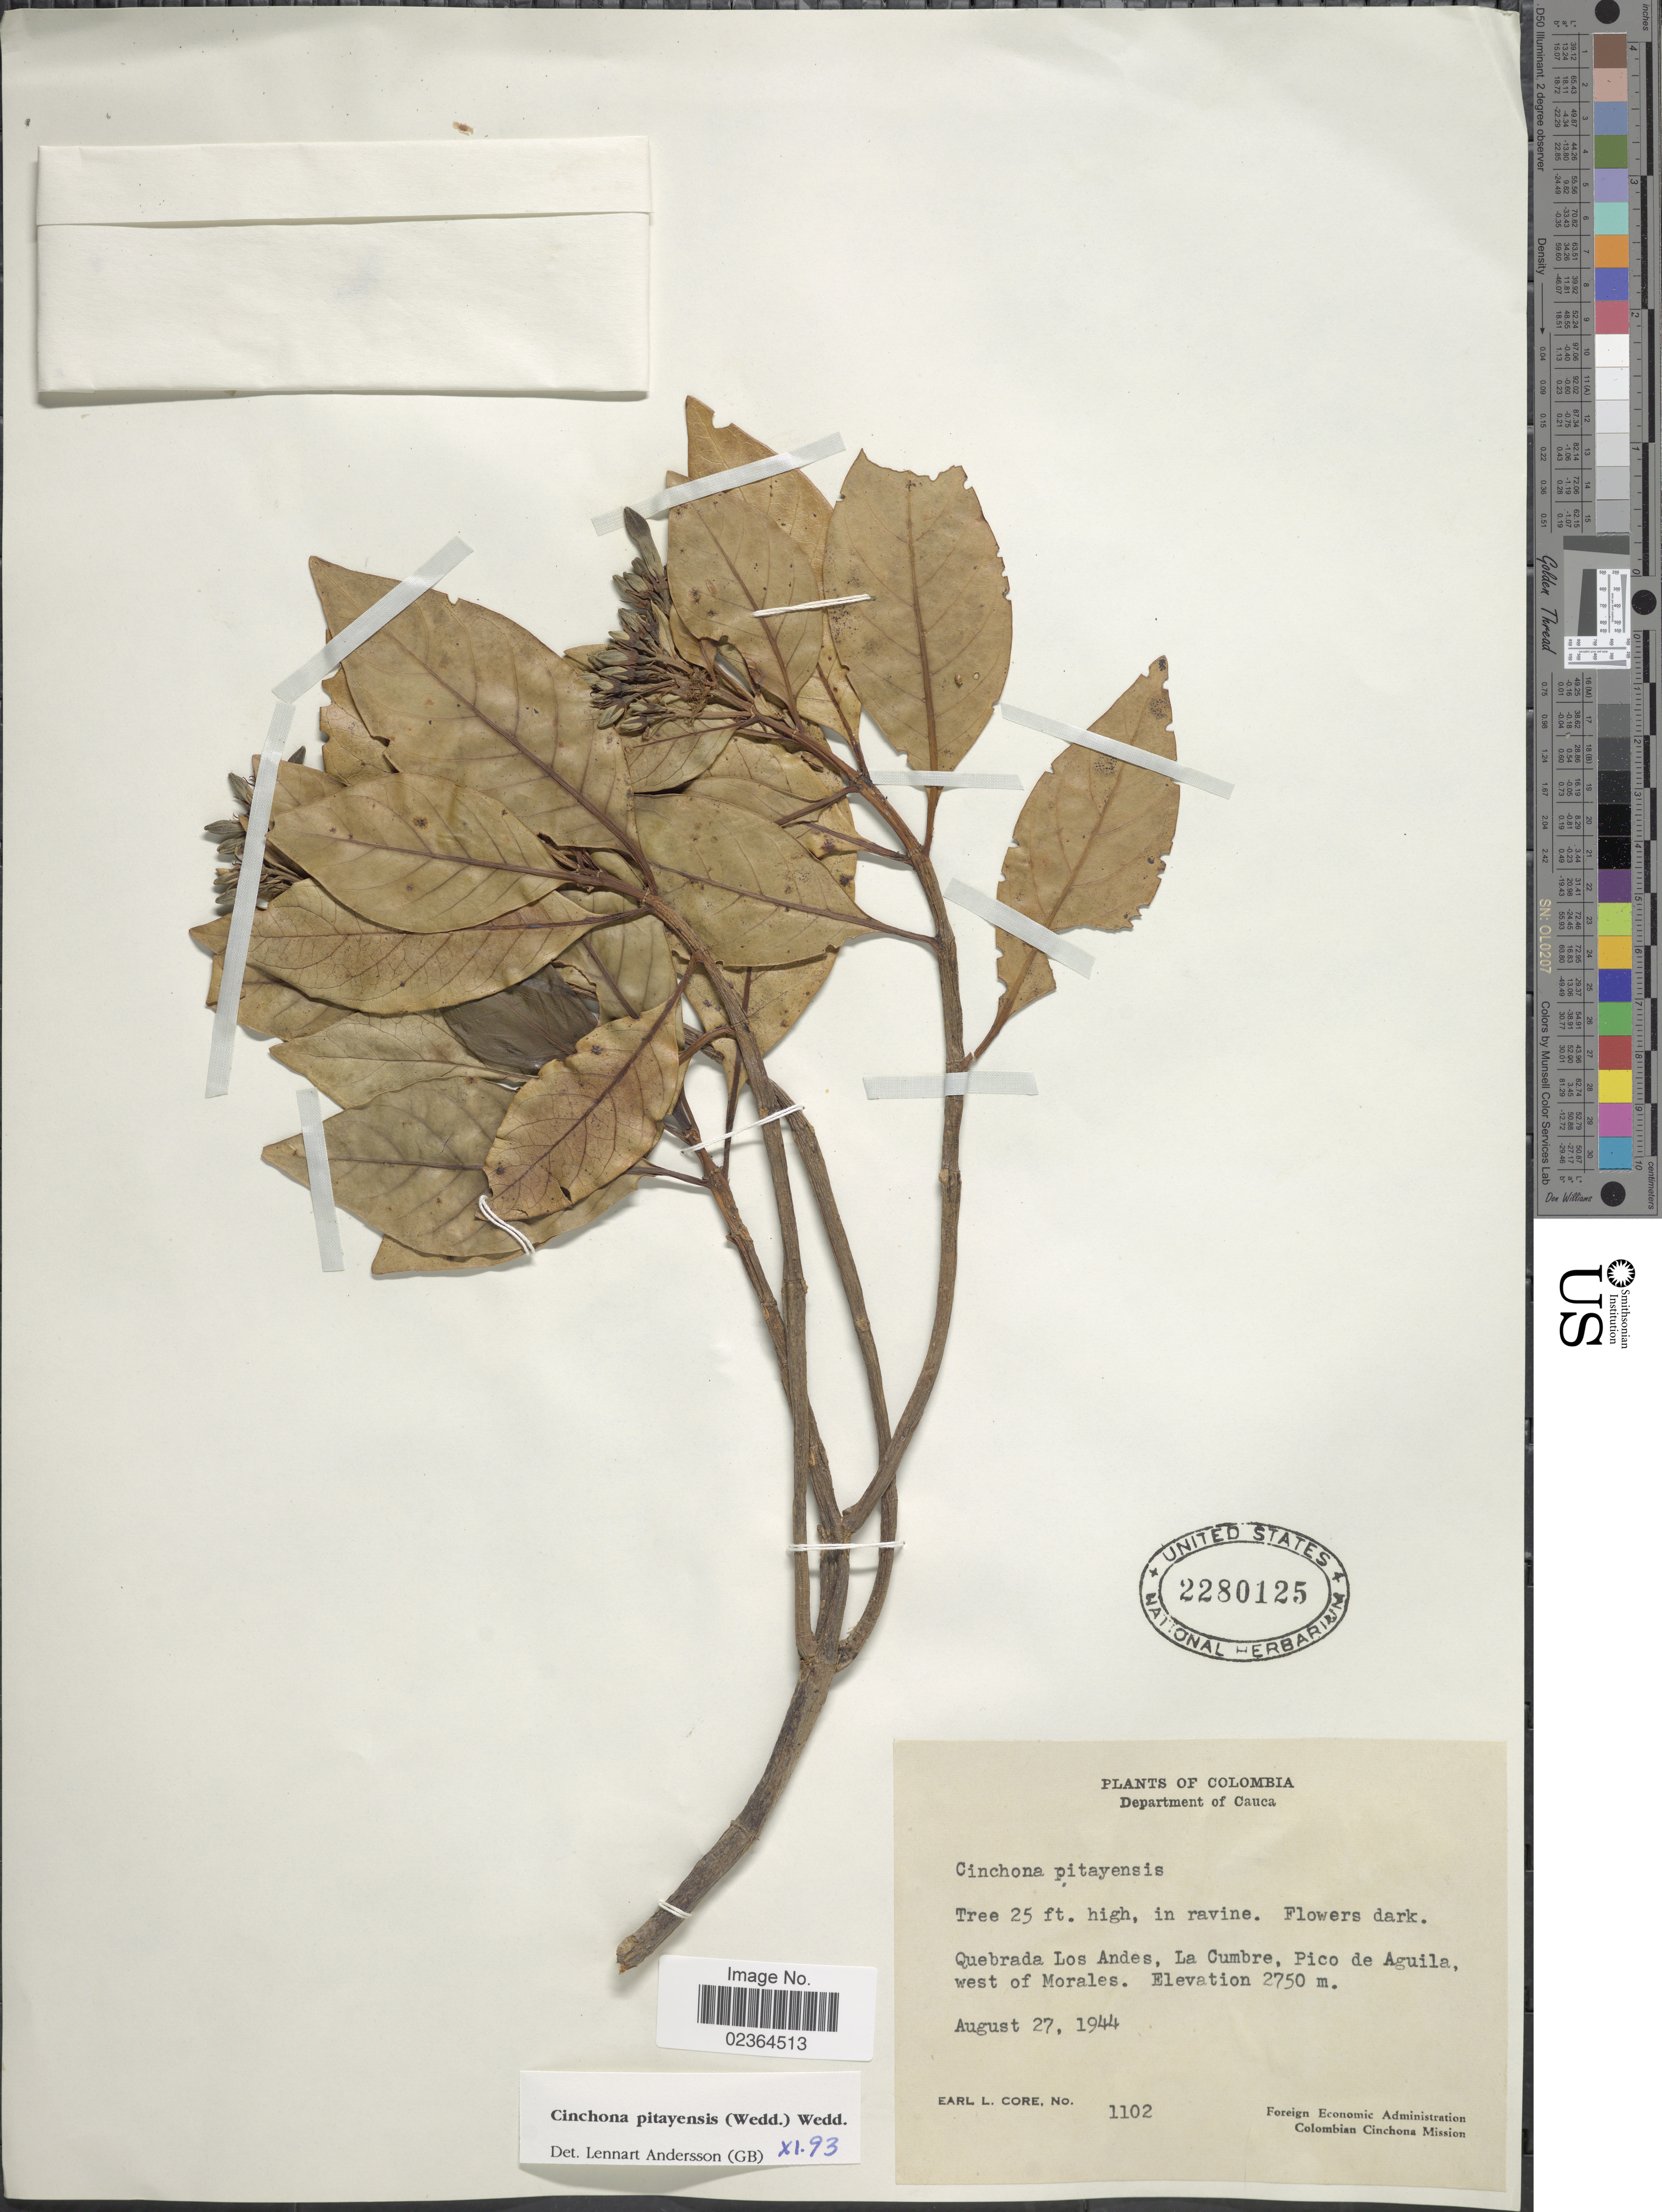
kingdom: Plantae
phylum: Tracheophyta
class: Magnoliopsida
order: Gentianales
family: Rubiaceae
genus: Cinchona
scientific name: Cinchona pitayensis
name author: Wedd.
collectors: E. L. Core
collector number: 1102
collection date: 1944-08-27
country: Colombia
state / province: Cauca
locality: Department of Cauca, Quebrada Los Andes, La Cumbre, Pico de Aguila, west of Morales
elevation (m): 2750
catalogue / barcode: US 2280125